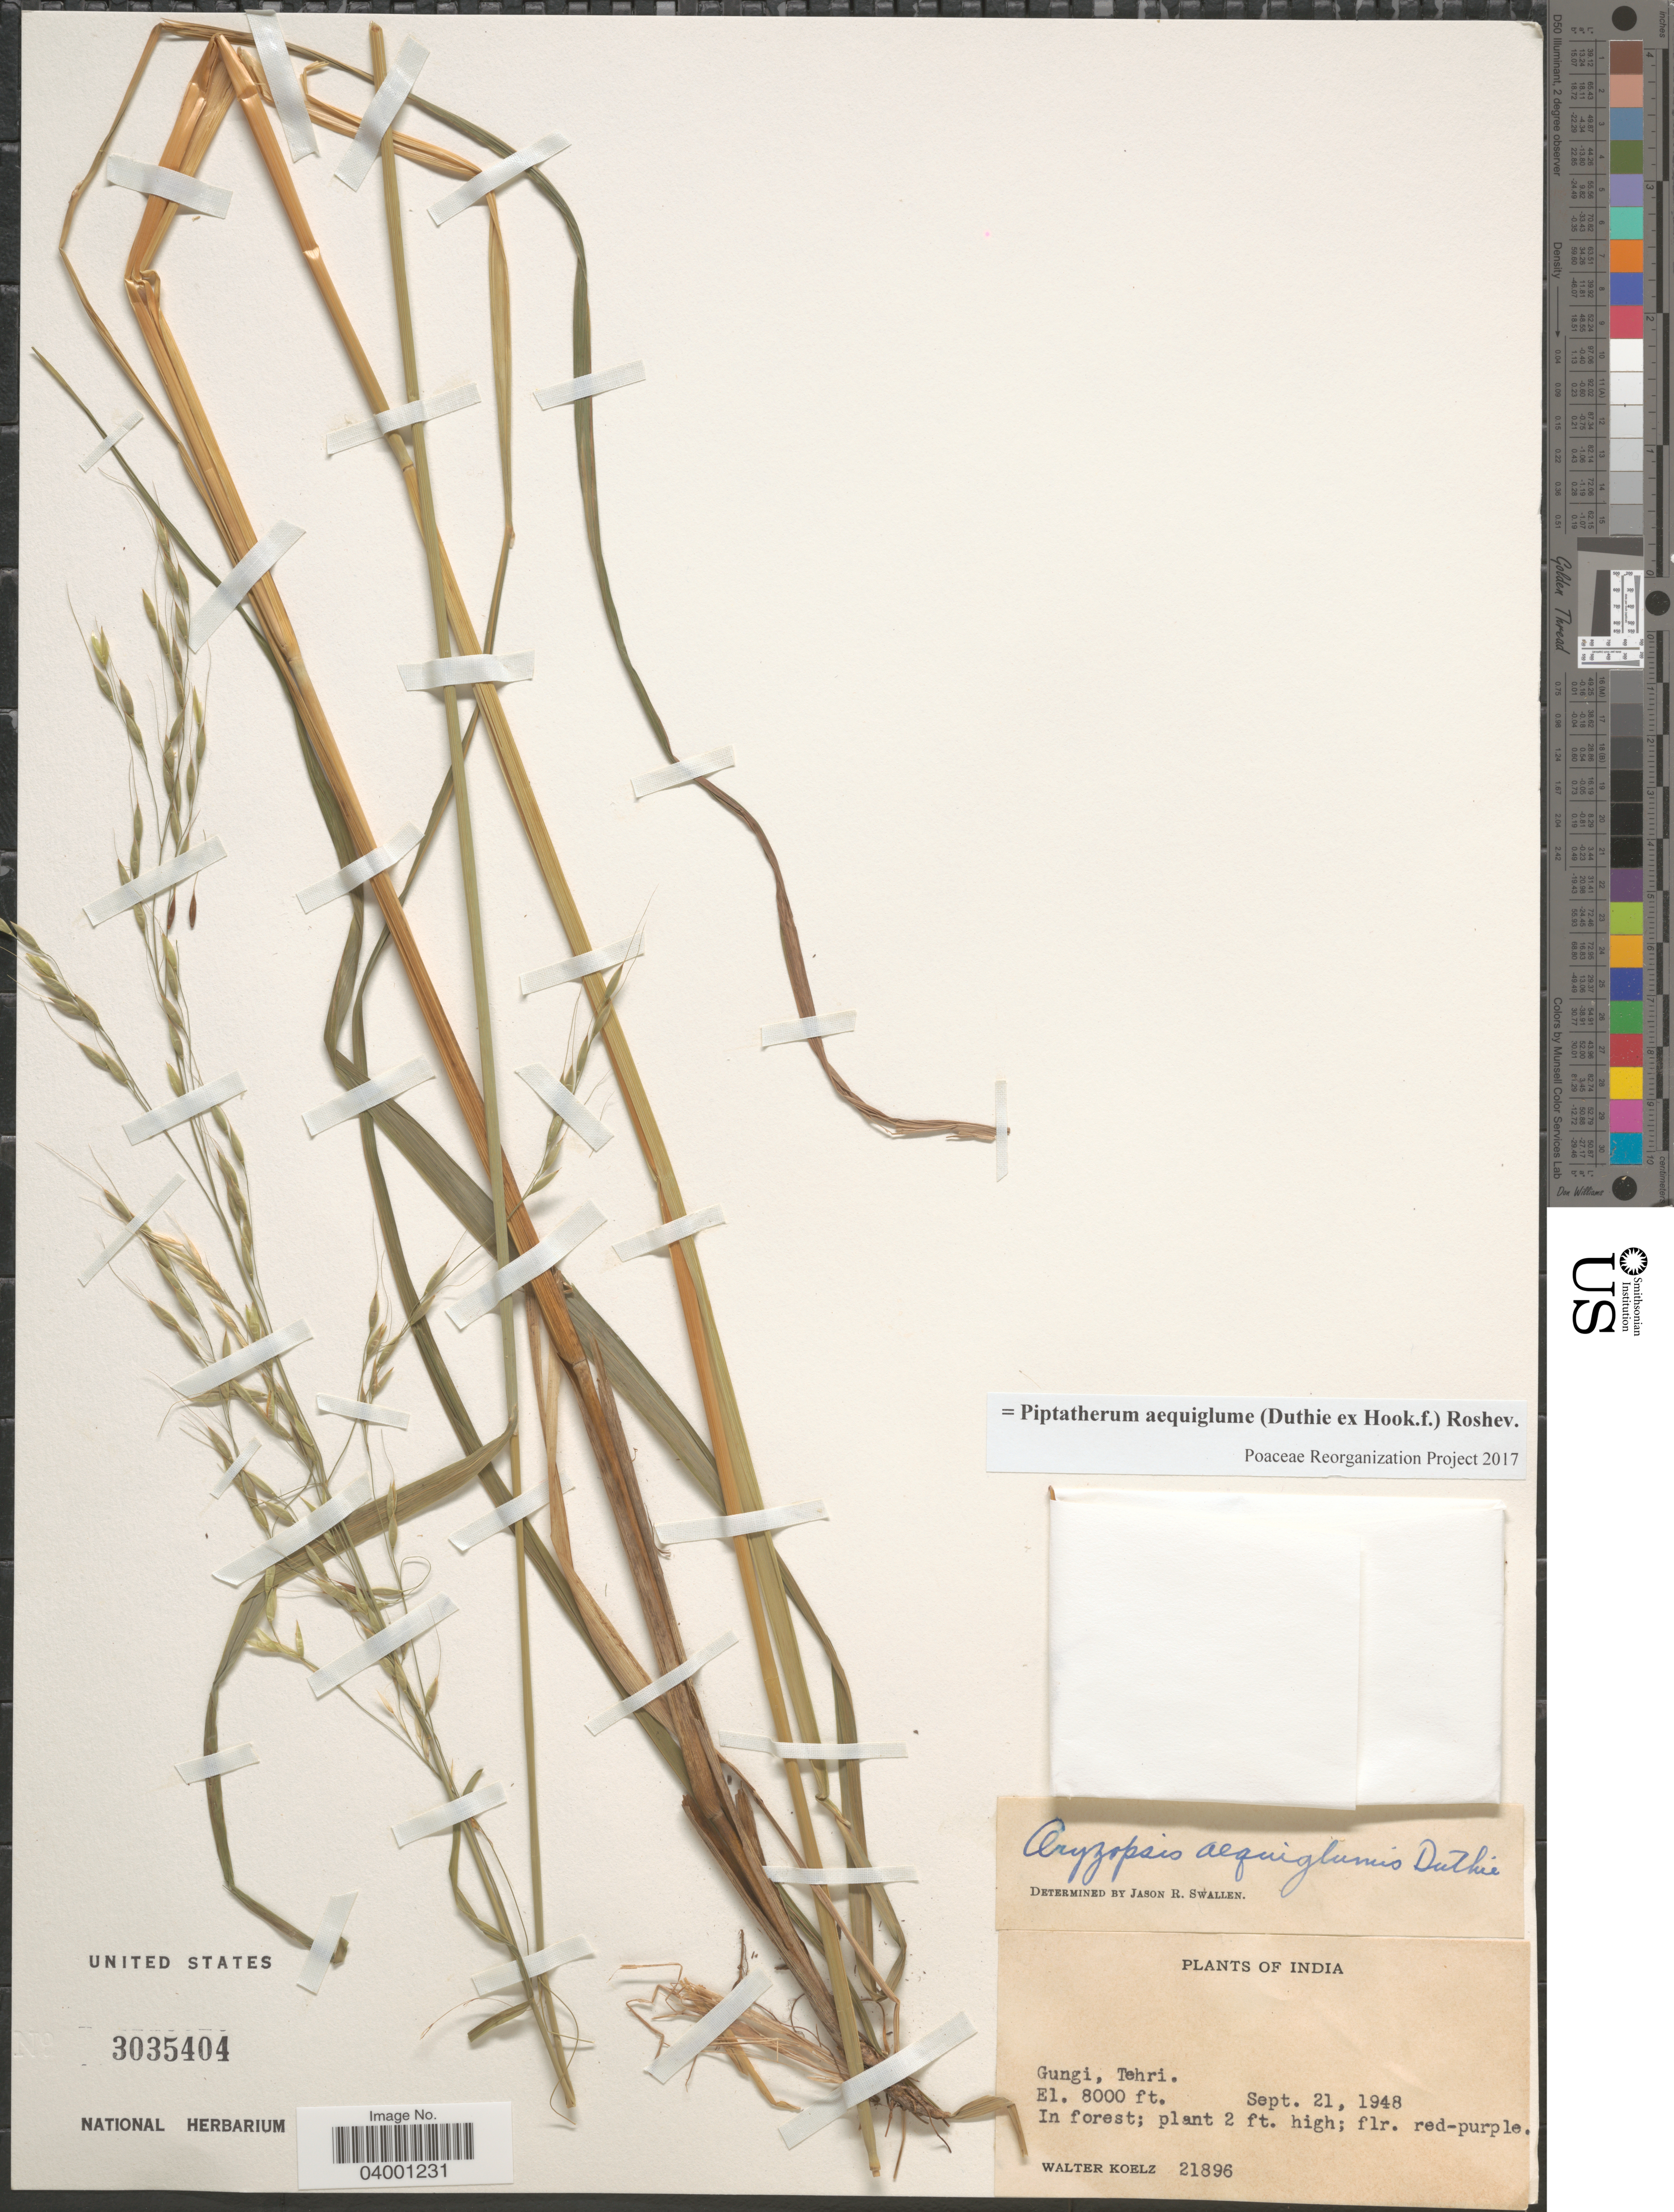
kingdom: Plantae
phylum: Tracheophyta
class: Liliopsida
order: Poales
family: Poaceae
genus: Piptatherum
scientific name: Piptatherum aequiglume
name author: (Duthie ex Hook. f.) Roshev.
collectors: W. N. Koelz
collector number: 21896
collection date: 1948-09-21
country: India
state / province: Uttarakhand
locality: Gungi, Tehri.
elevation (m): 2438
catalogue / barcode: US 3035404